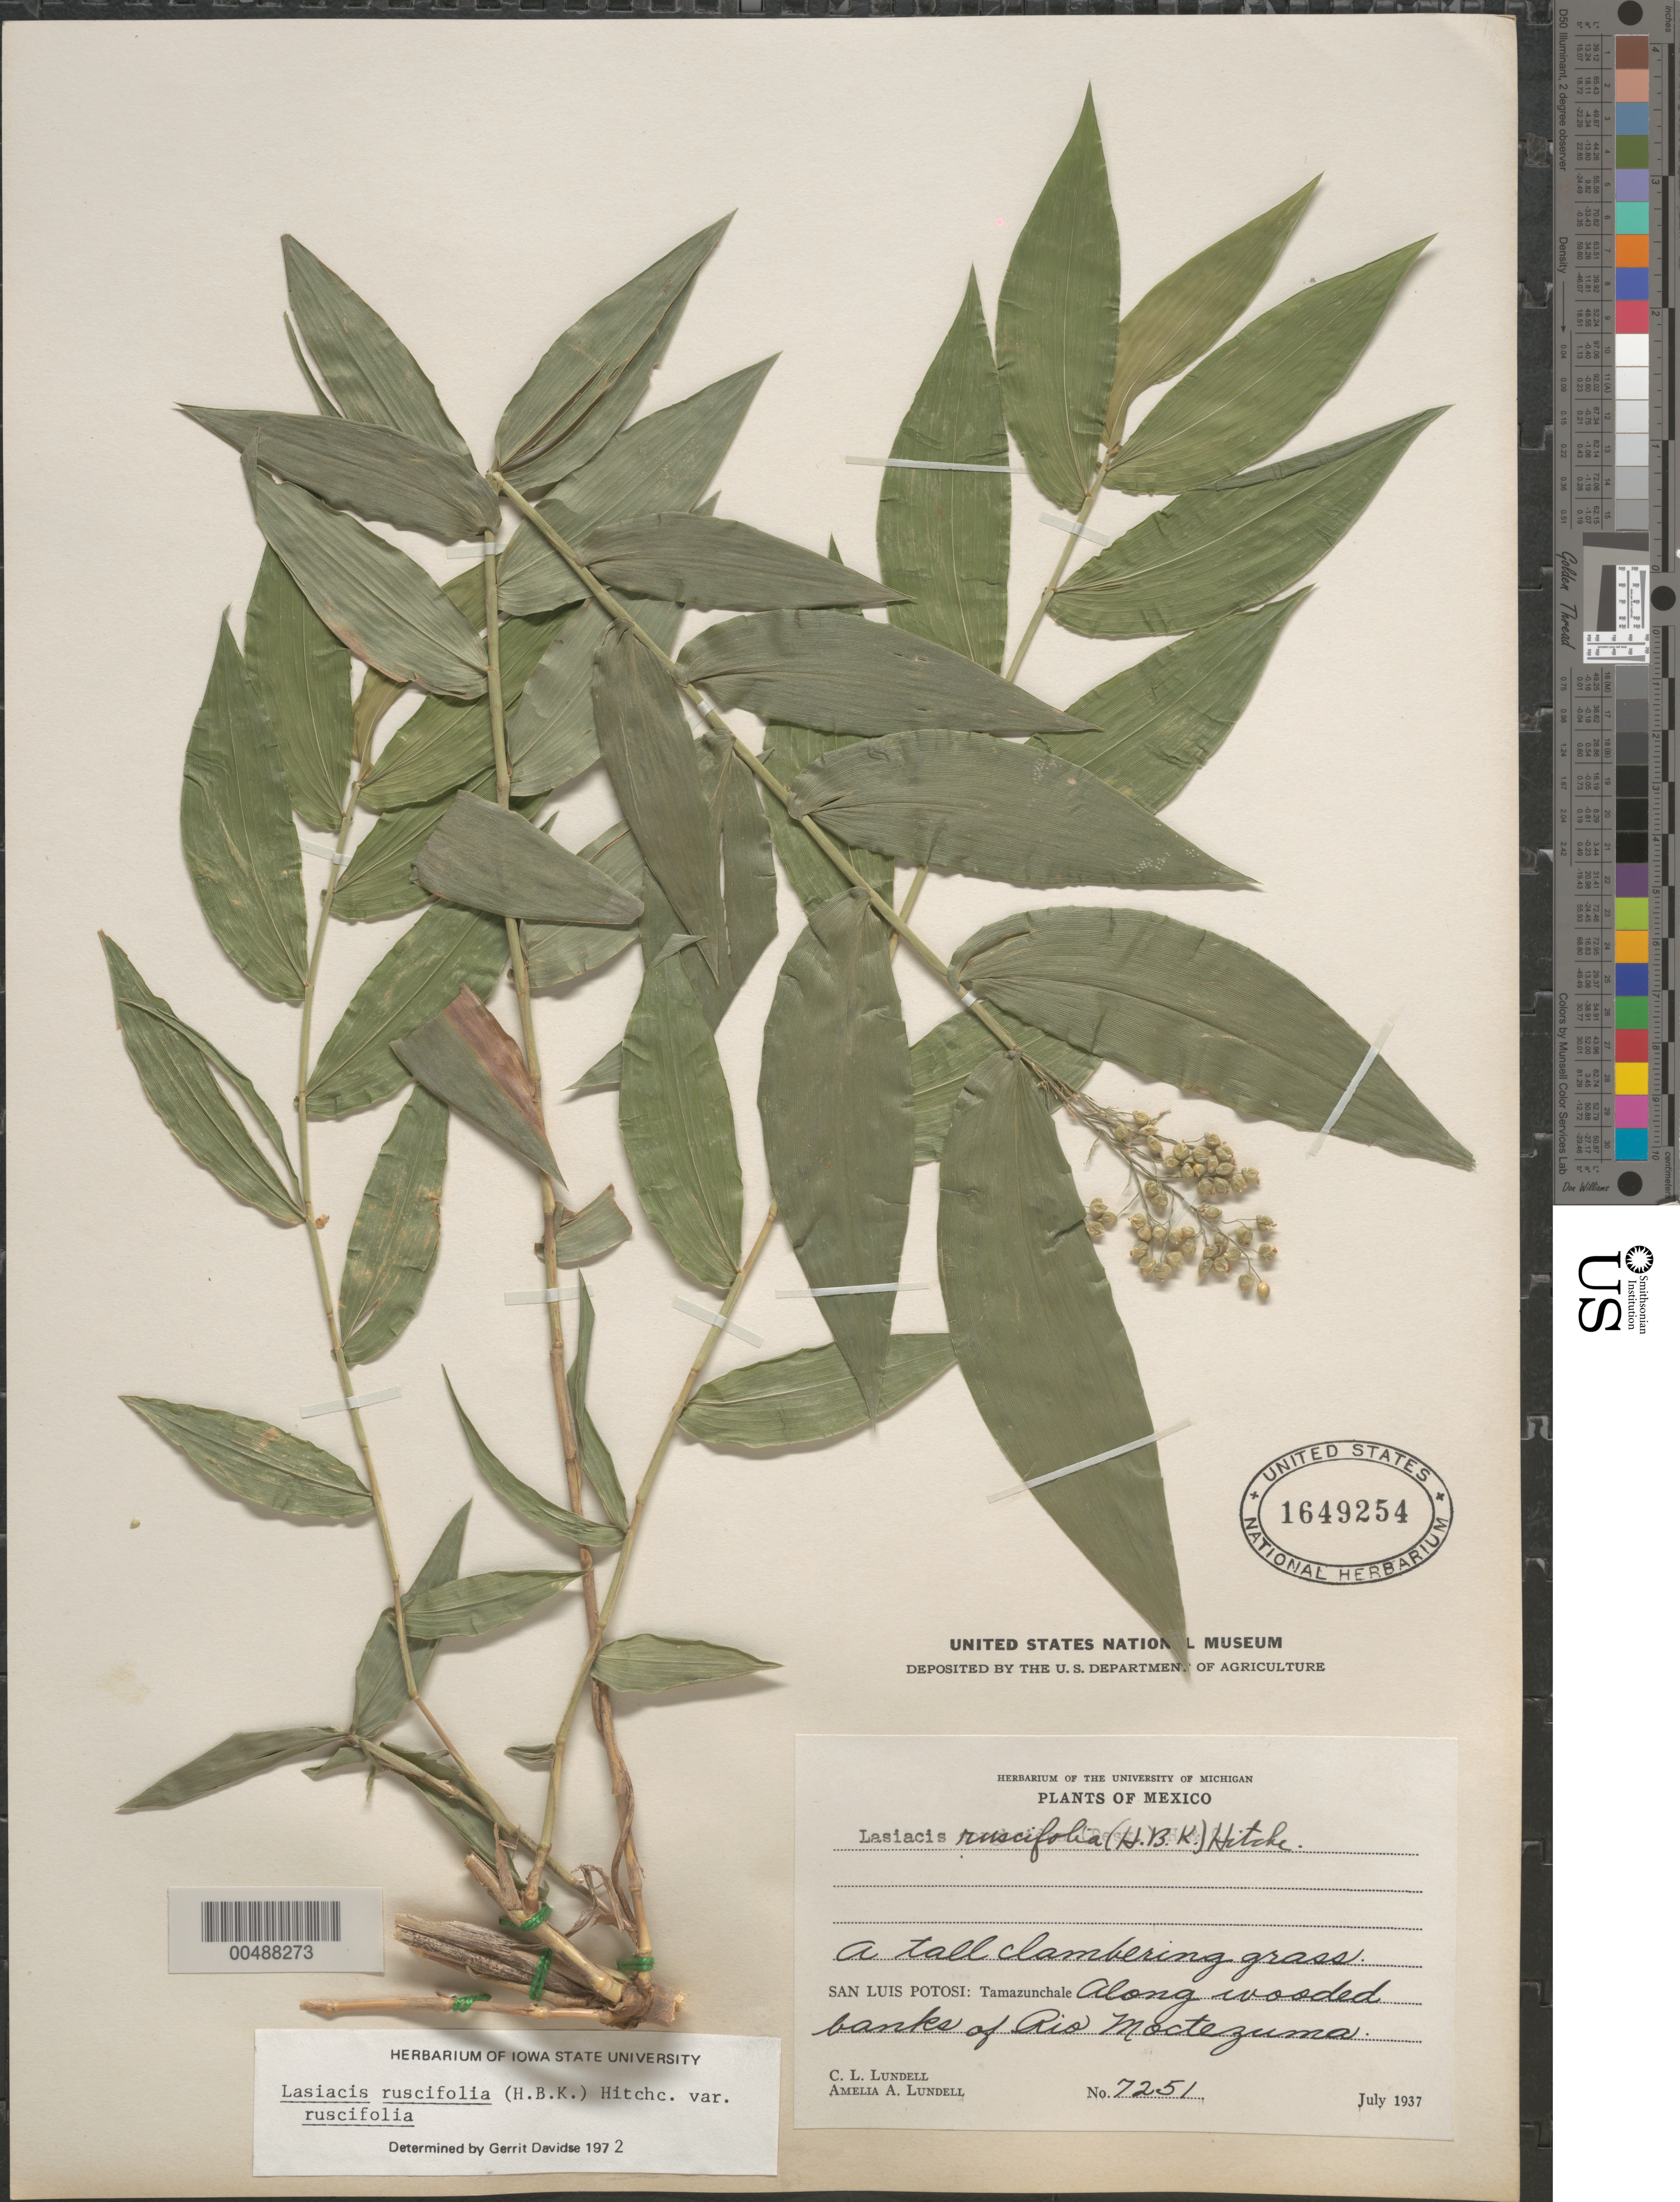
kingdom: Plantae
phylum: Tracheophyta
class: Liliopsida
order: Poales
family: Poaceae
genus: Lasiacis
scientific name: Lasiacis ruscifolia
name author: (Kunth) Hitchc.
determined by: Davidse, Gerrit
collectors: C. L. Lundell & A. A. Lundell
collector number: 7251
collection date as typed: Jul 1937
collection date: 1937-07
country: Mexico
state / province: San Luis Potosi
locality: Tamazunchale, Rio Moctezuma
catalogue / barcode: US 1649254